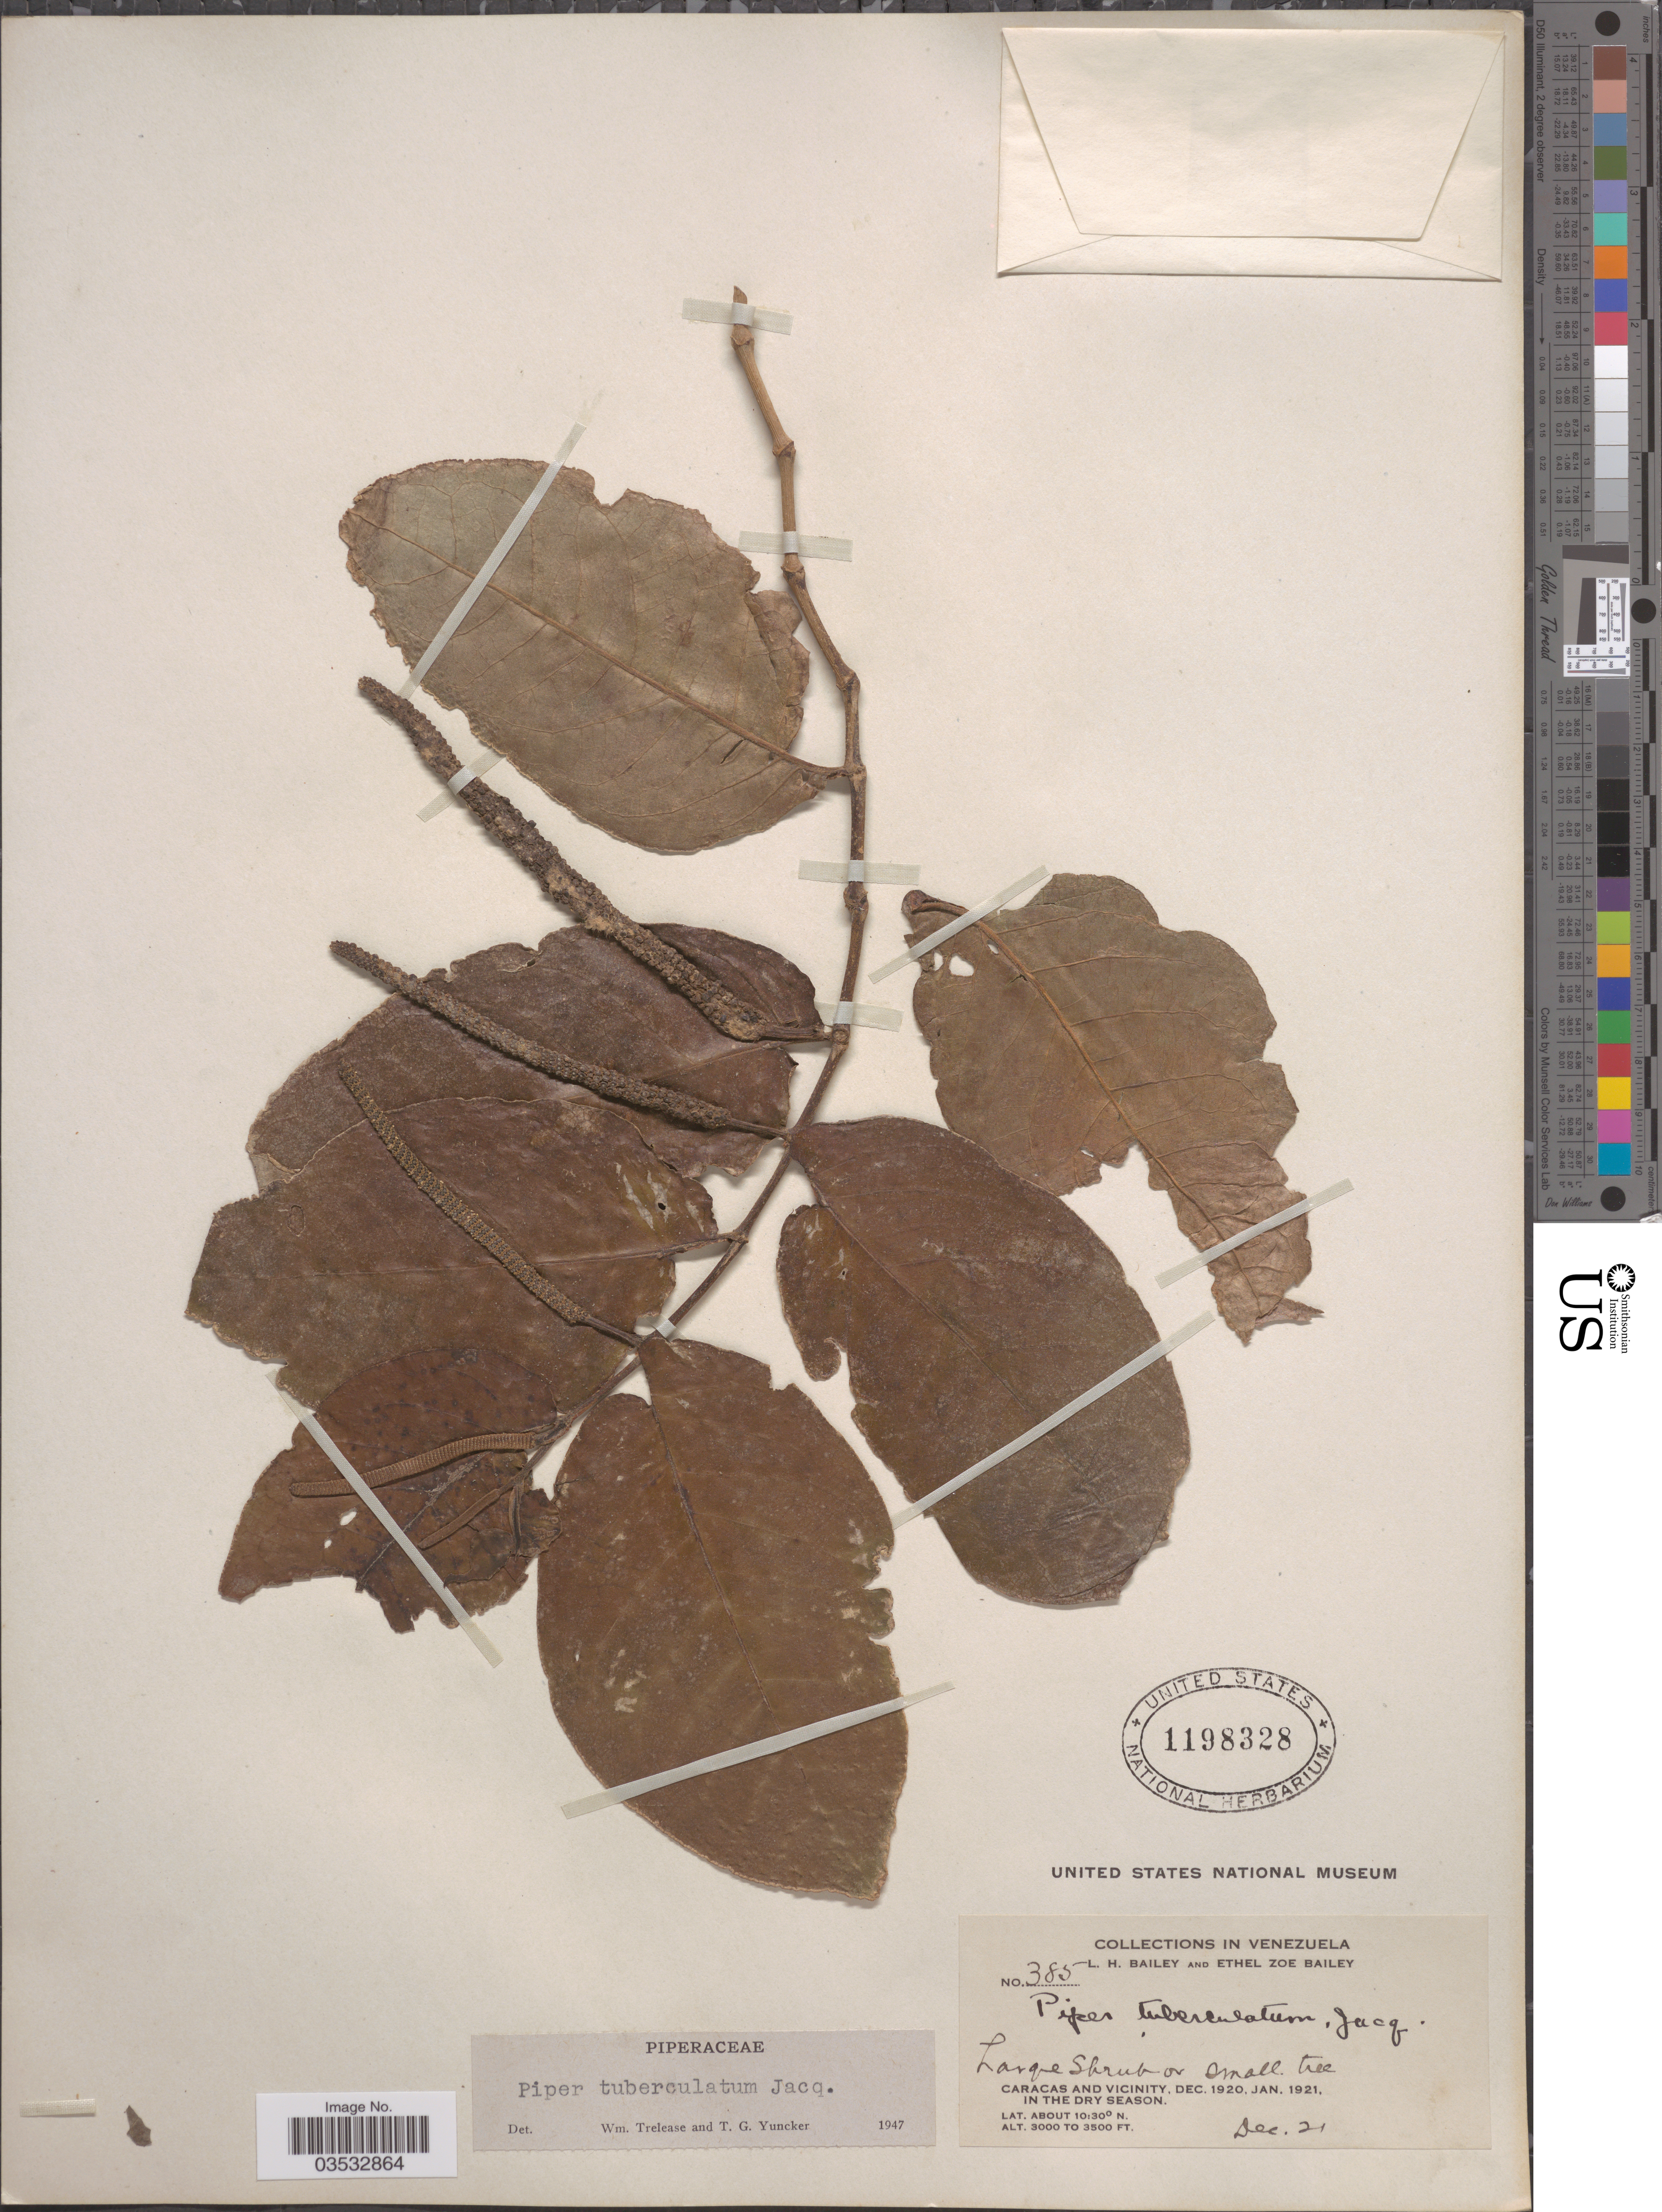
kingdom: Plantae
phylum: Tracheophyta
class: Magnoliopsida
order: Piperales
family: Piperaceae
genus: Piper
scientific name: Piper tuberculatum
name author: Jacq.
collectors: L. H. Bailey & E. Z. Bailey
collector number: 385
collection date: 1921-12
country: Venezuela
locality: Caracas and vicinity.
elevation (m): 914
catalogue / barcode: US 1198328